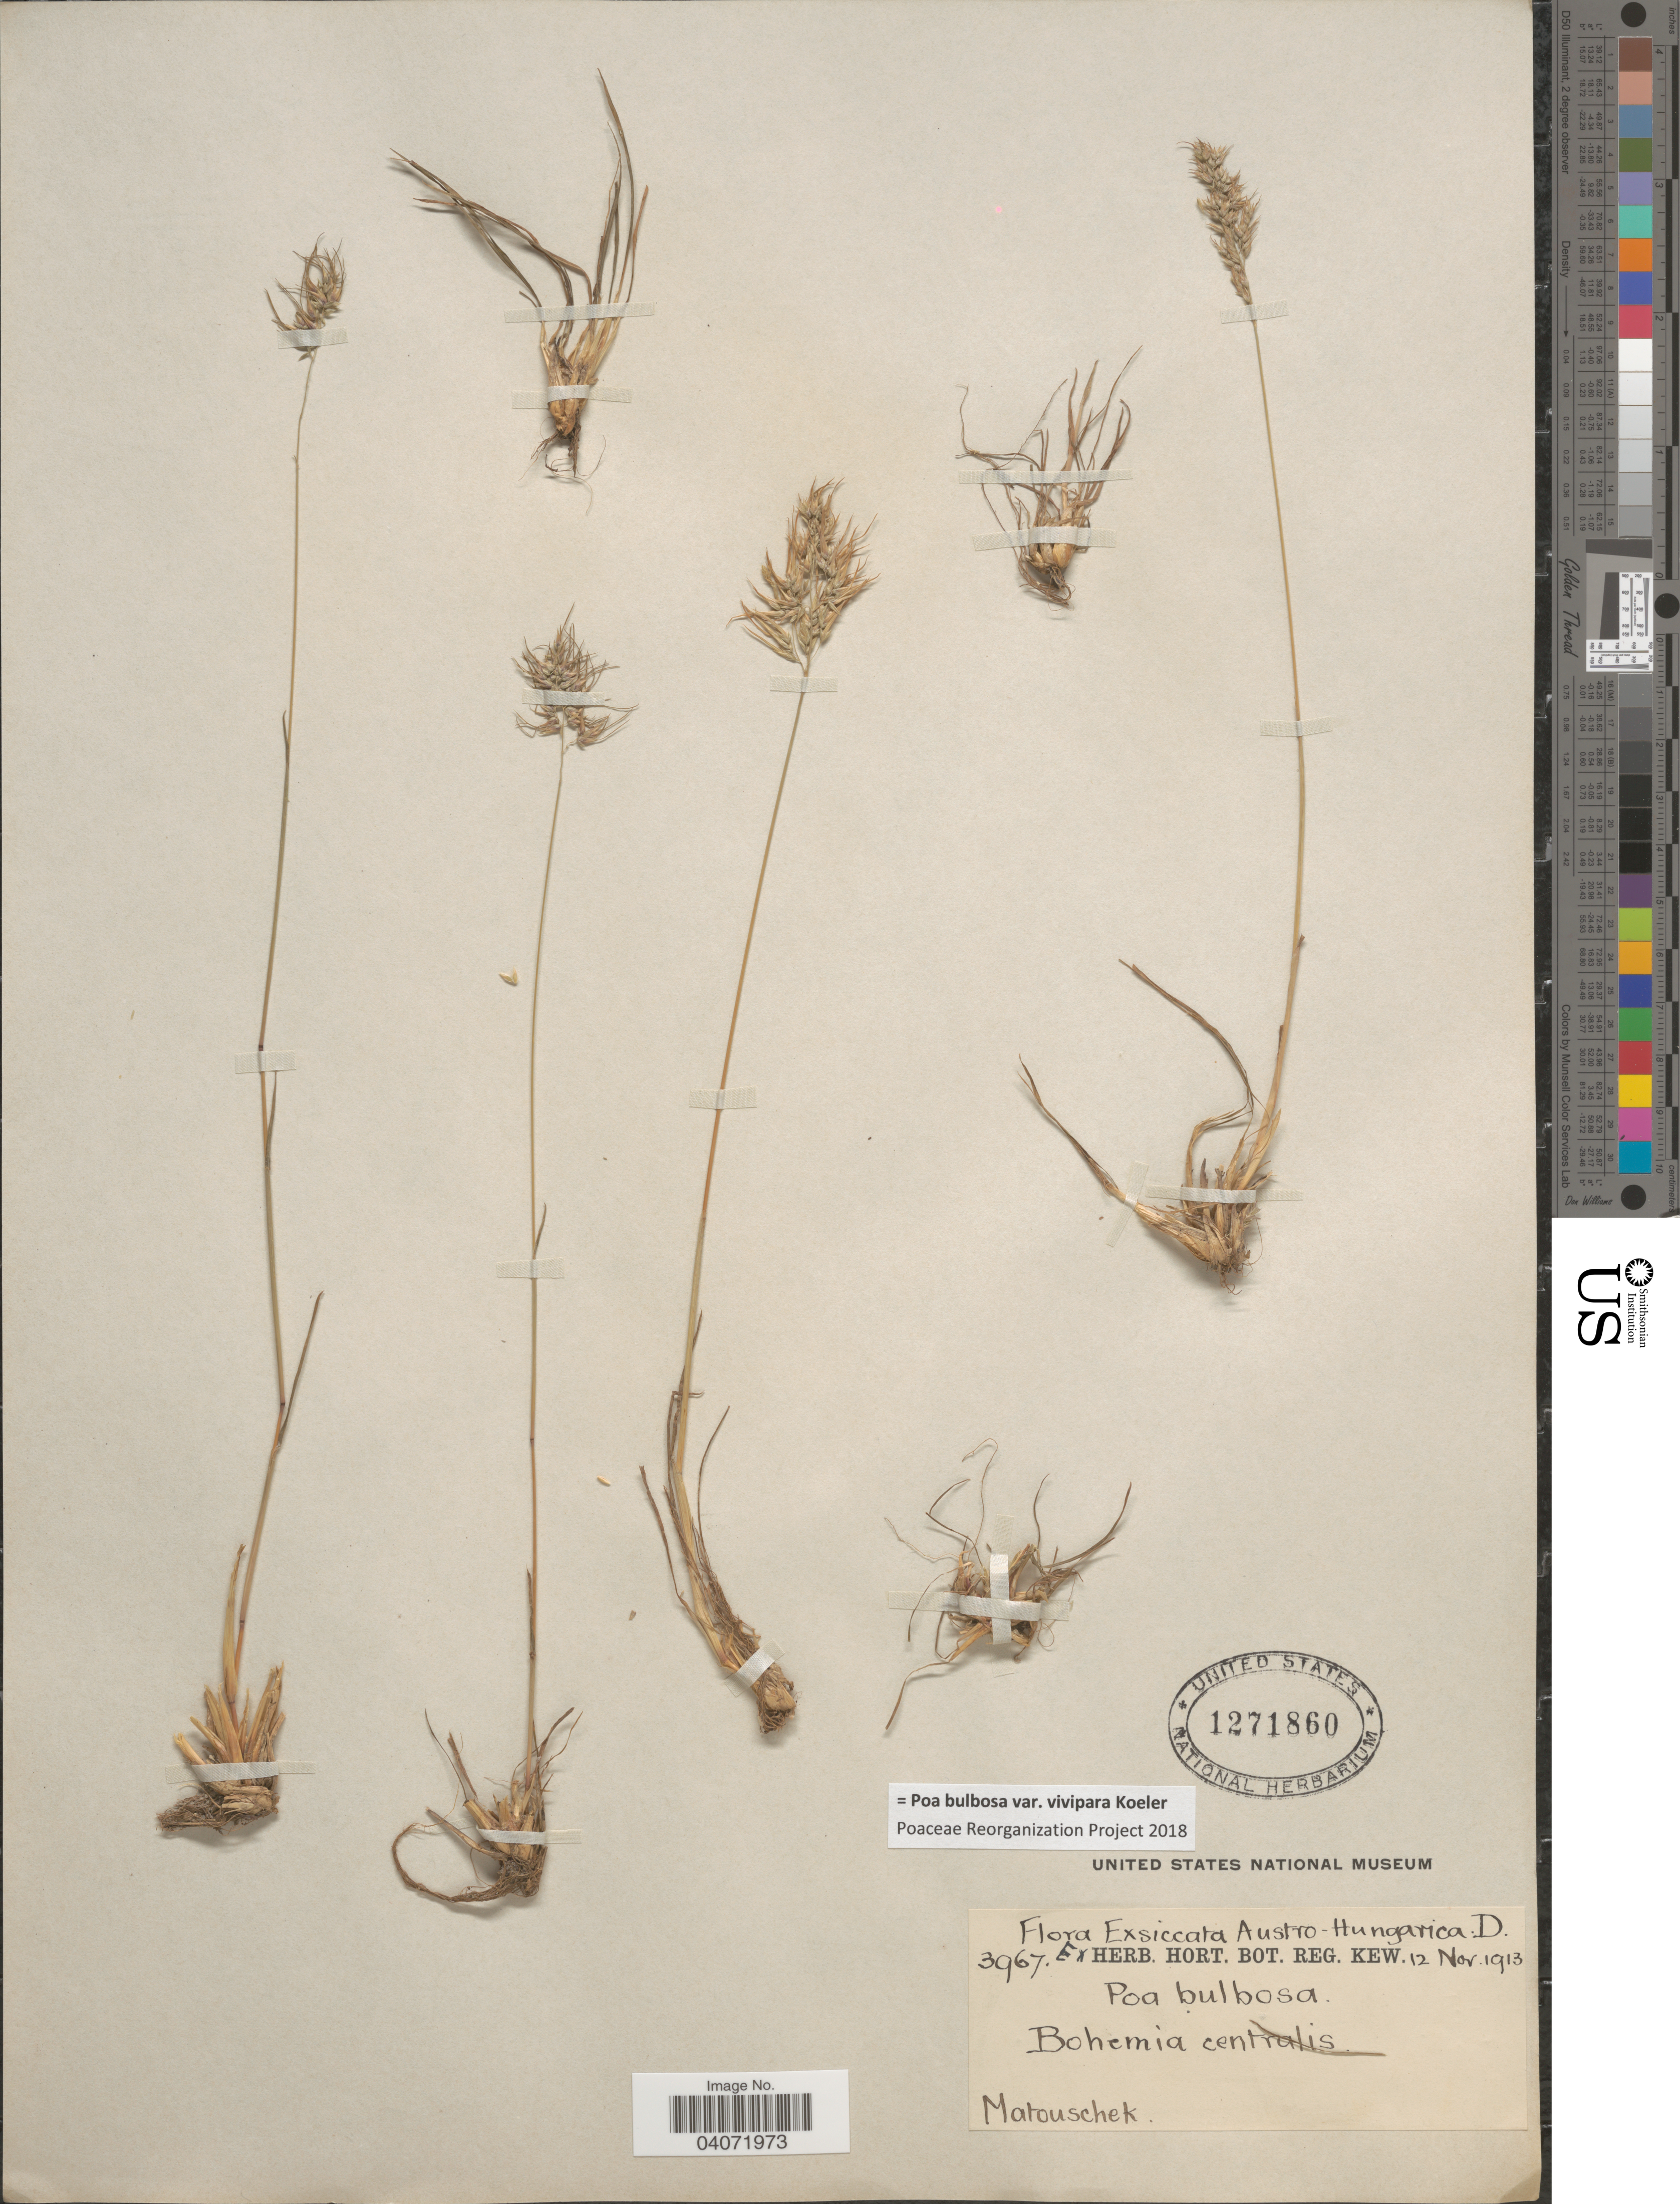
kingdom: Plantae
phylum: Tracheophyta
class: Liliopsida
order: Poales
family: Poaceae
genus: Poa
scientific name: Poa bulbosa subsp. bulbosa var. vivipara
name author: Koeler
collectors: F. Matouschek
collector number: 3967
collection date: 1913-11-12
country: Czechia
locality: Bohemia centralis.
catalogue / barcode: US 1271860